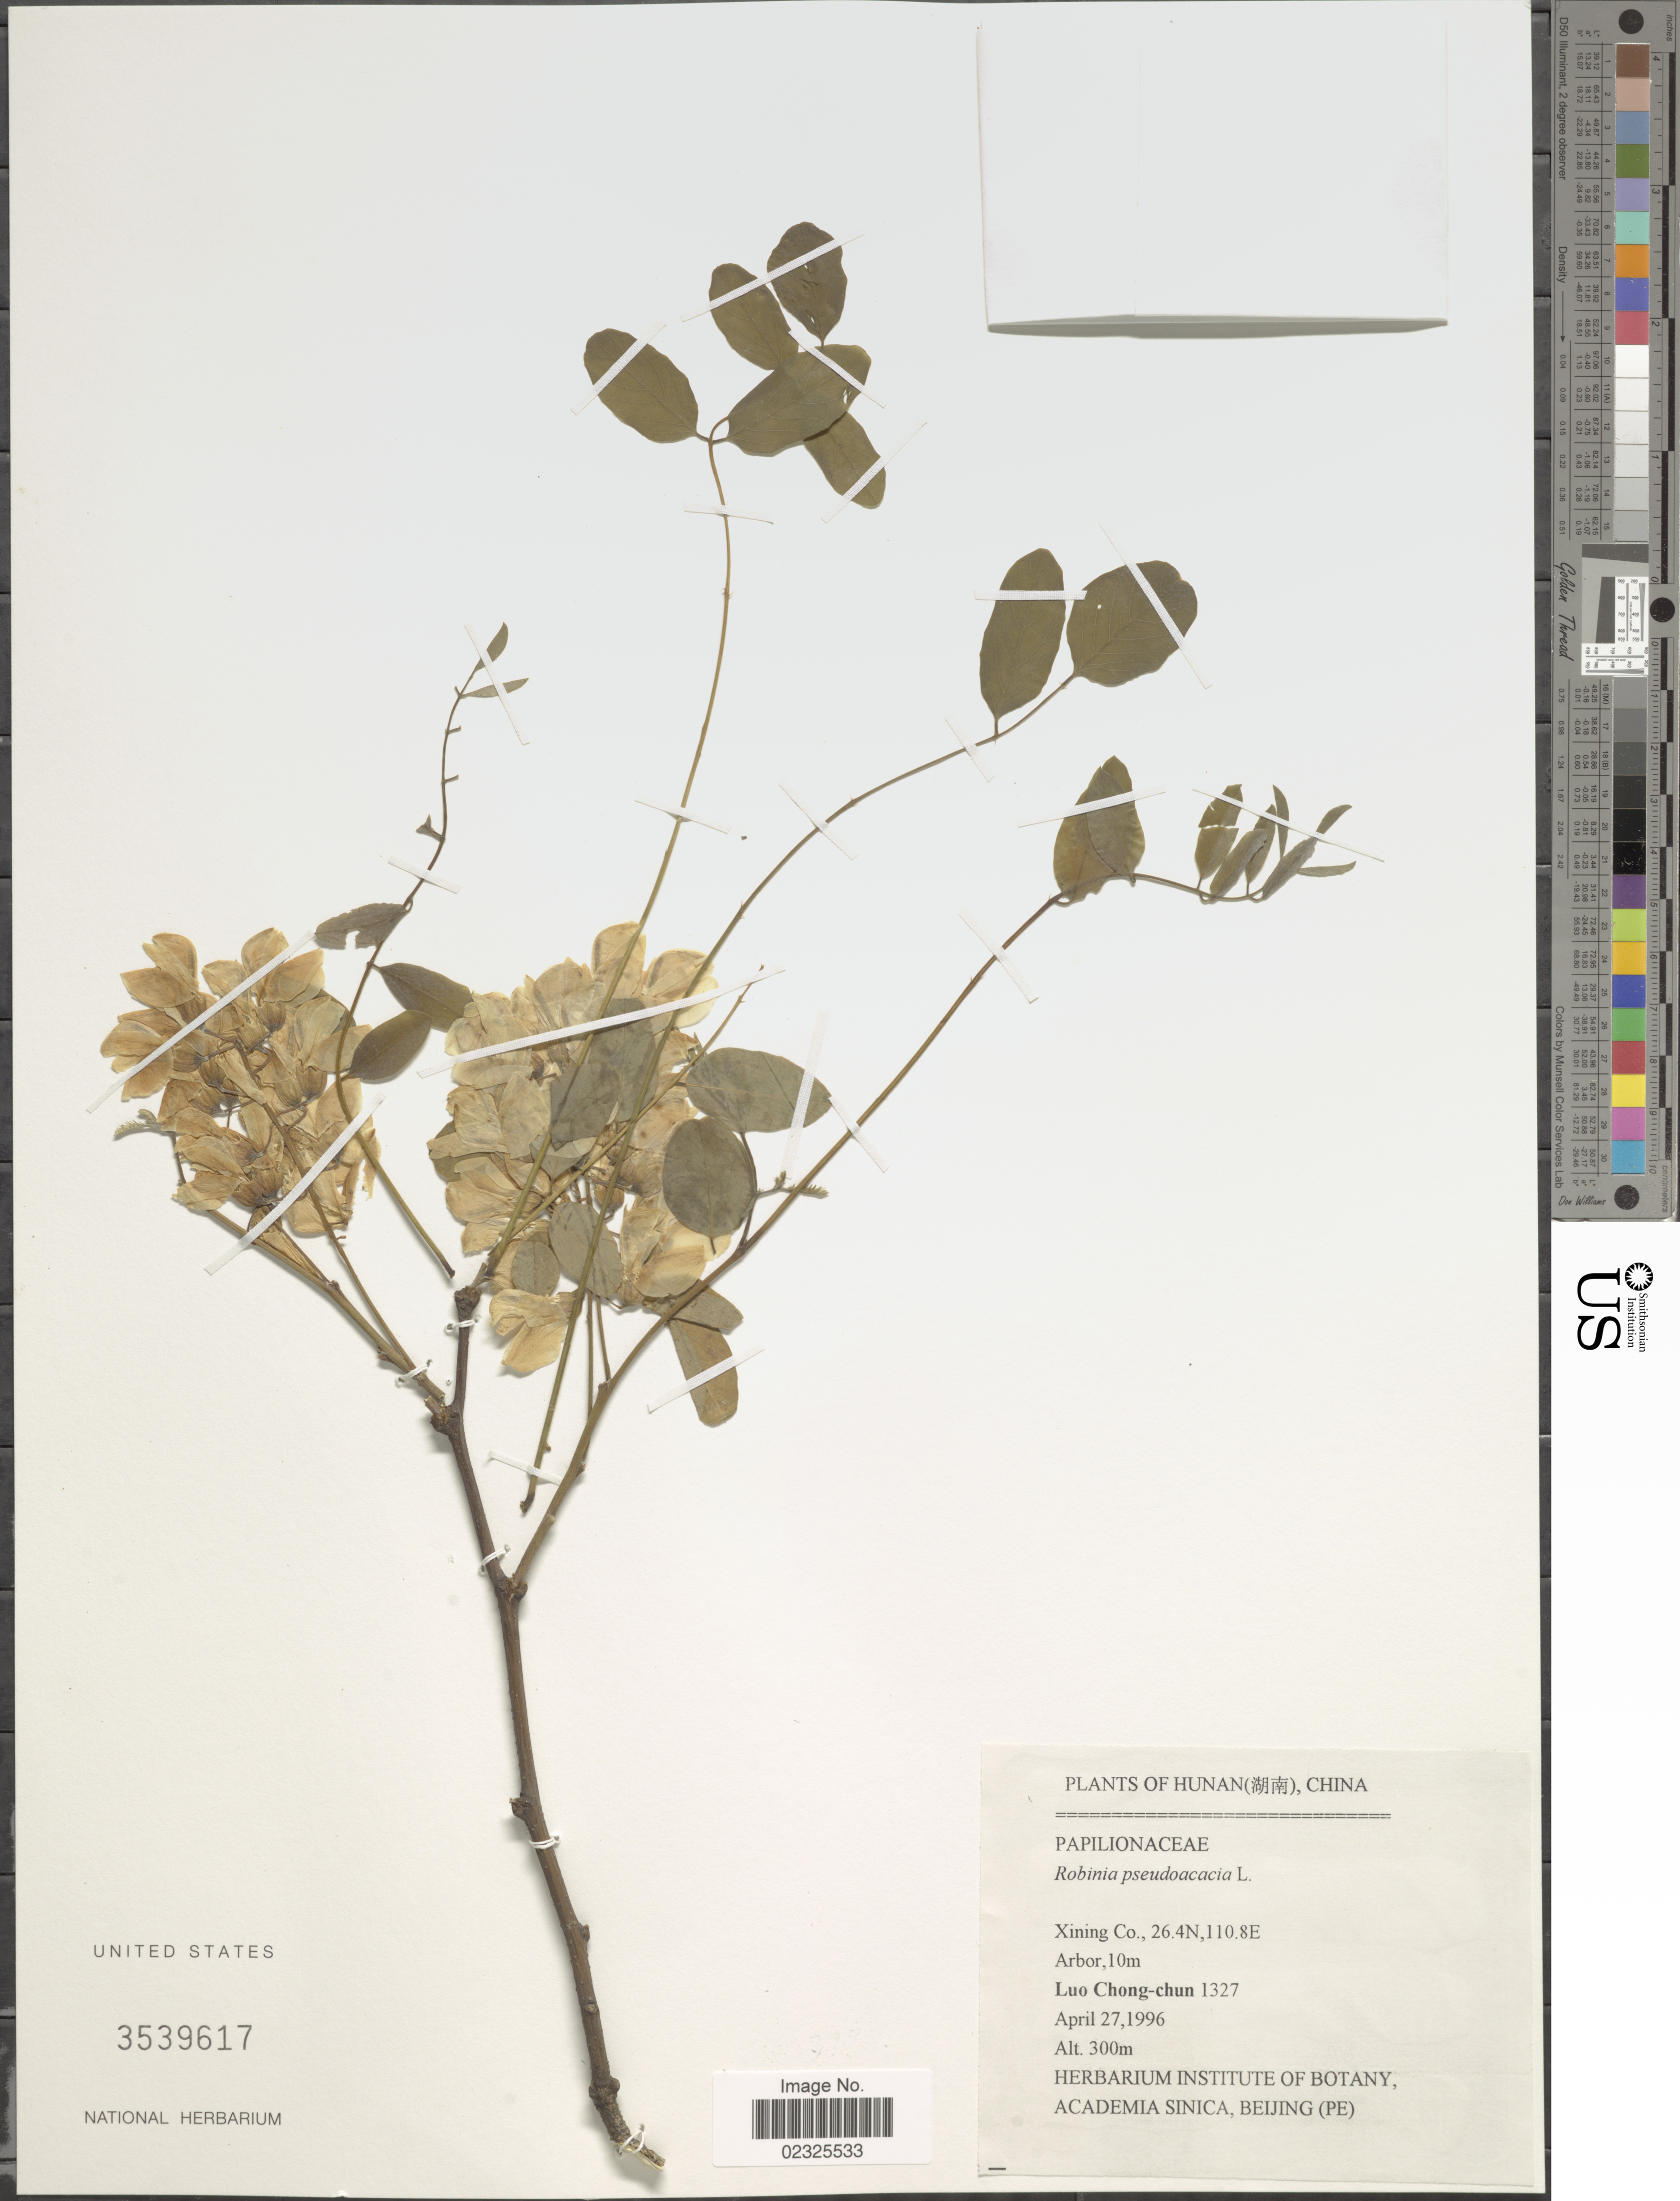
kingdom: Plantae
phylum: Tracheophyta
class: Magnoliopsida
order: Fabales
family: Fabaceae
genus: Robinia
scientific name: Robinia pseudoacacia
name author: L.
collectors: L. Chong-Chun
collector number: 1327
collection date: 1996-04-27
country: China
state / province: Hunan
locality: Xining Co.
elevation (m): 300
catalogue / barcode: US 3539617